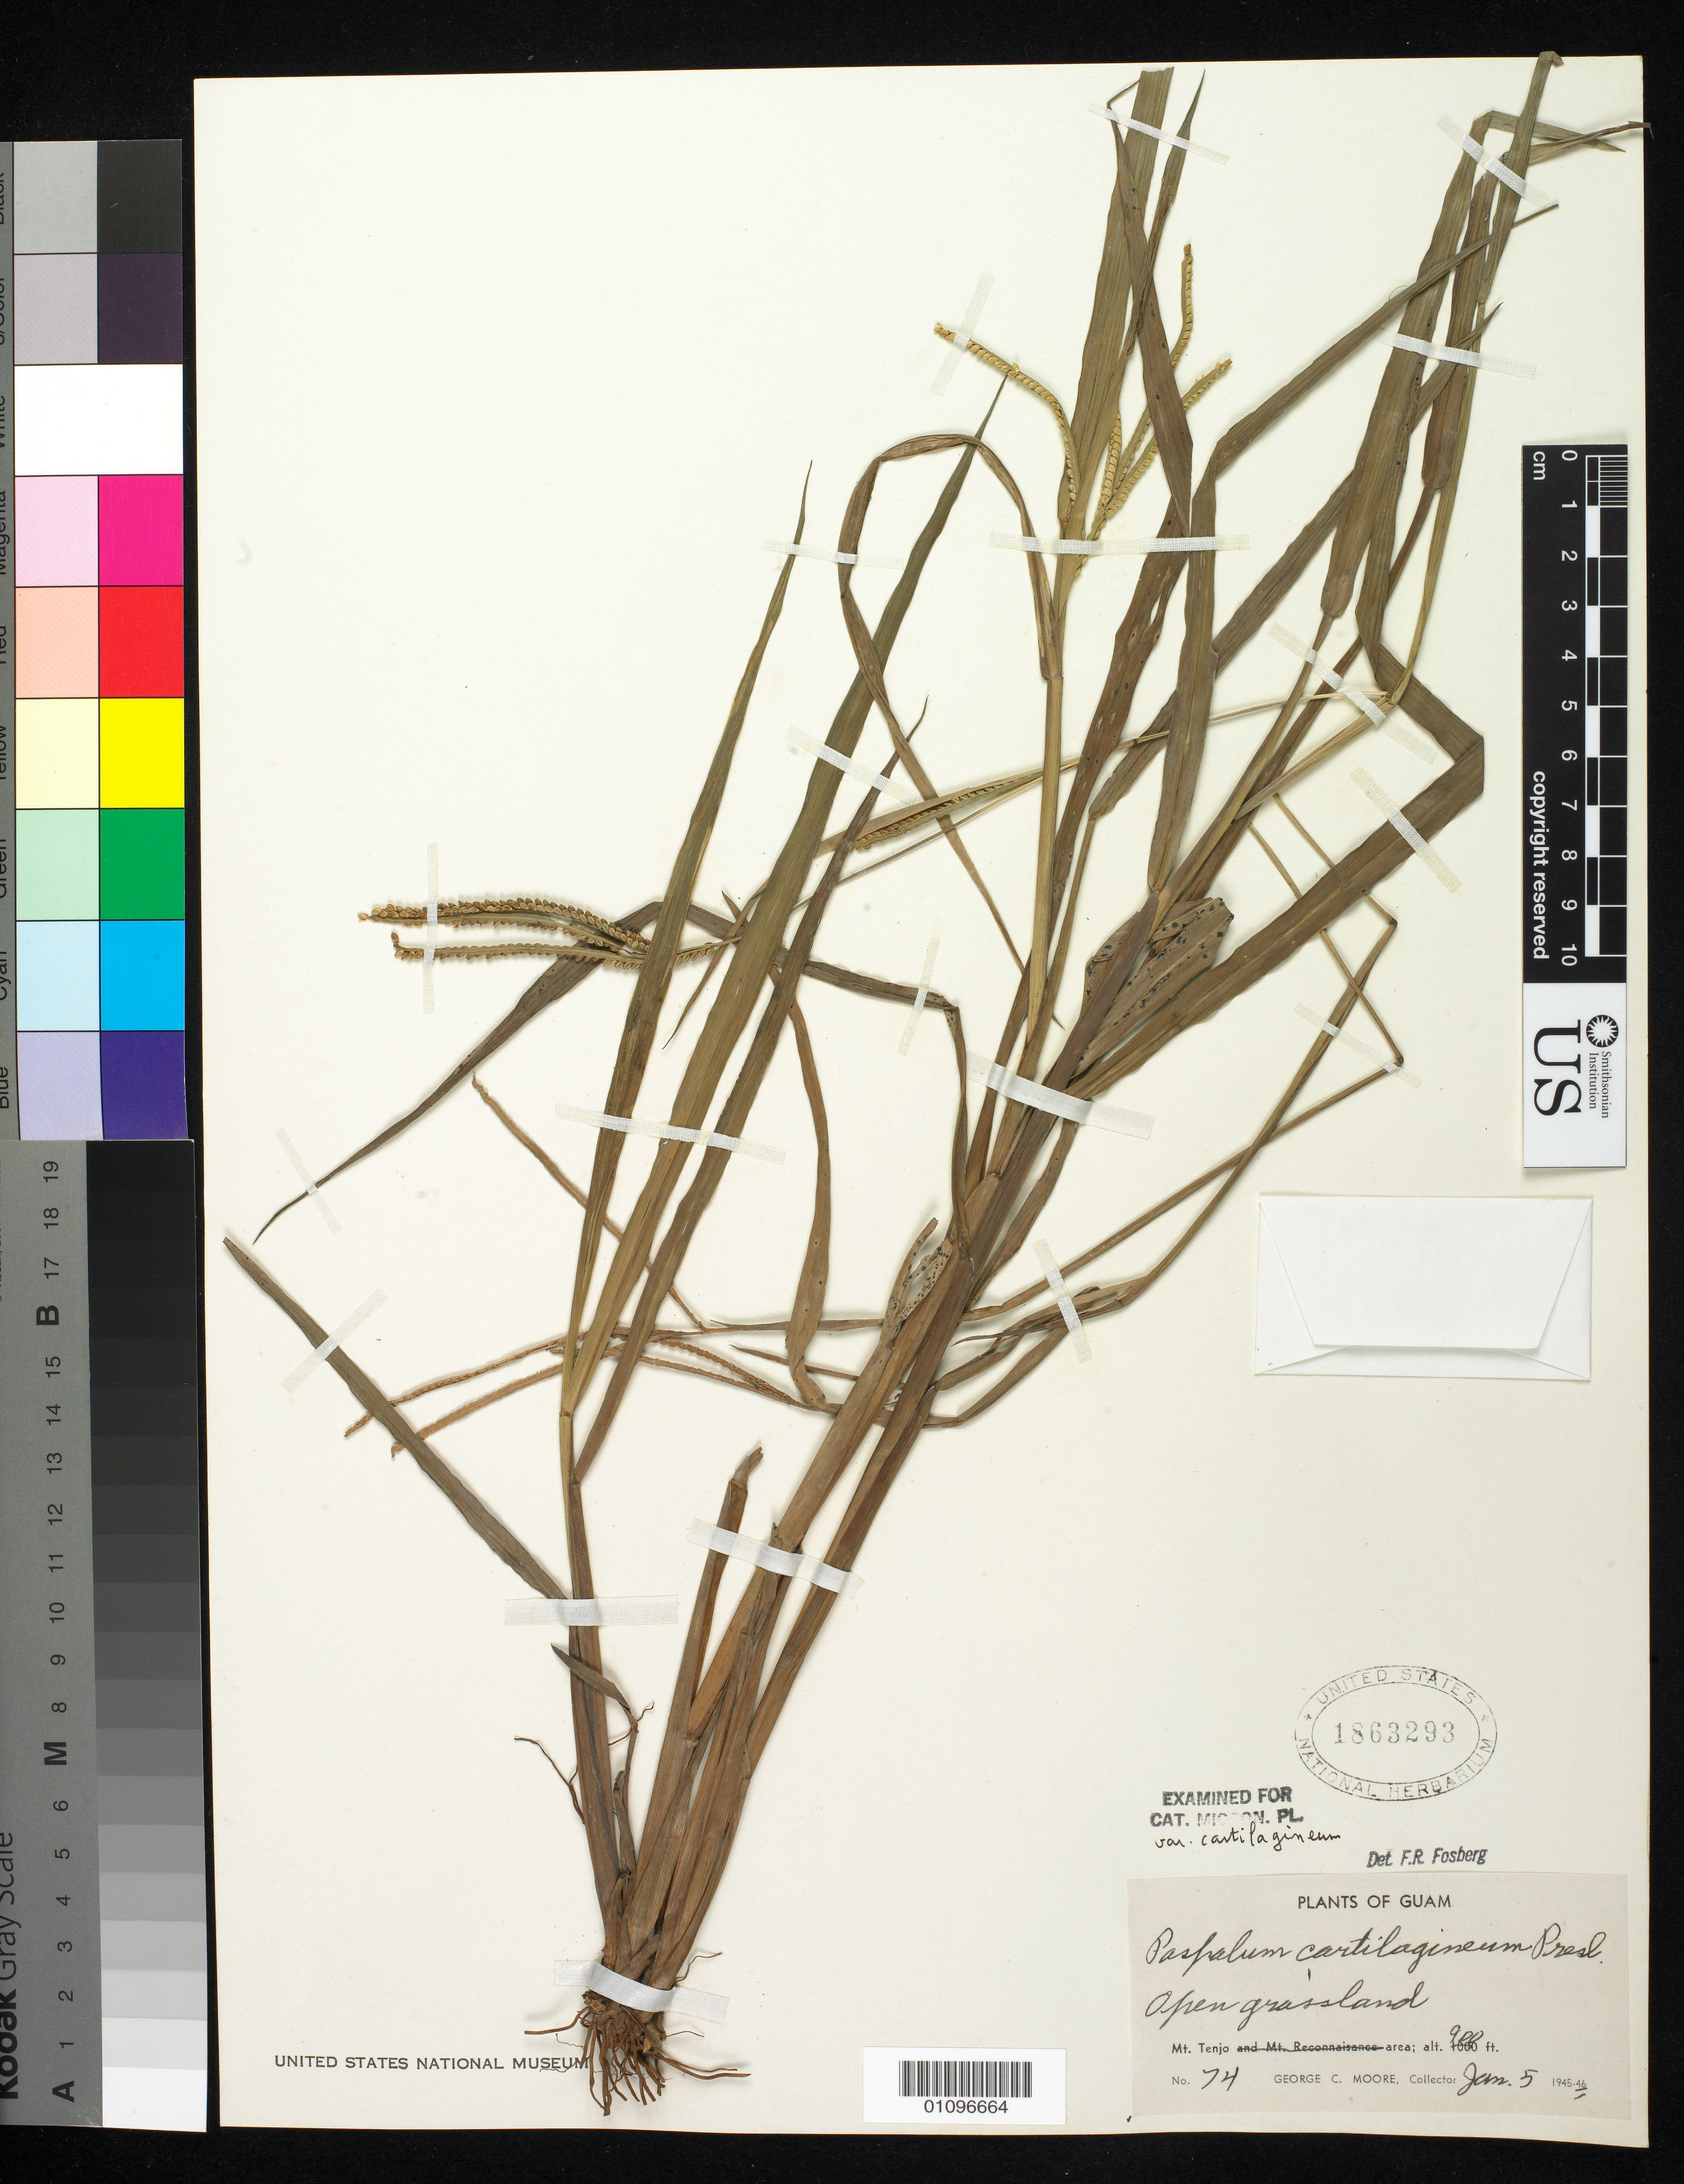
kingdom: Plantae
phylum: Tracheophyta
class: Liliopsida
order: Poales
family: Poaceae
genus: Paspalum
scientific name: Paspalum cartilagineum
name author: J. Presl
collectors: G. C. Moore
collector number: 74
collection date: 1946-01-05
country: Guam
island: Guam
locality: Mt. Tenjo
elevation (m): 274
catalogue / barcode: US 1863293